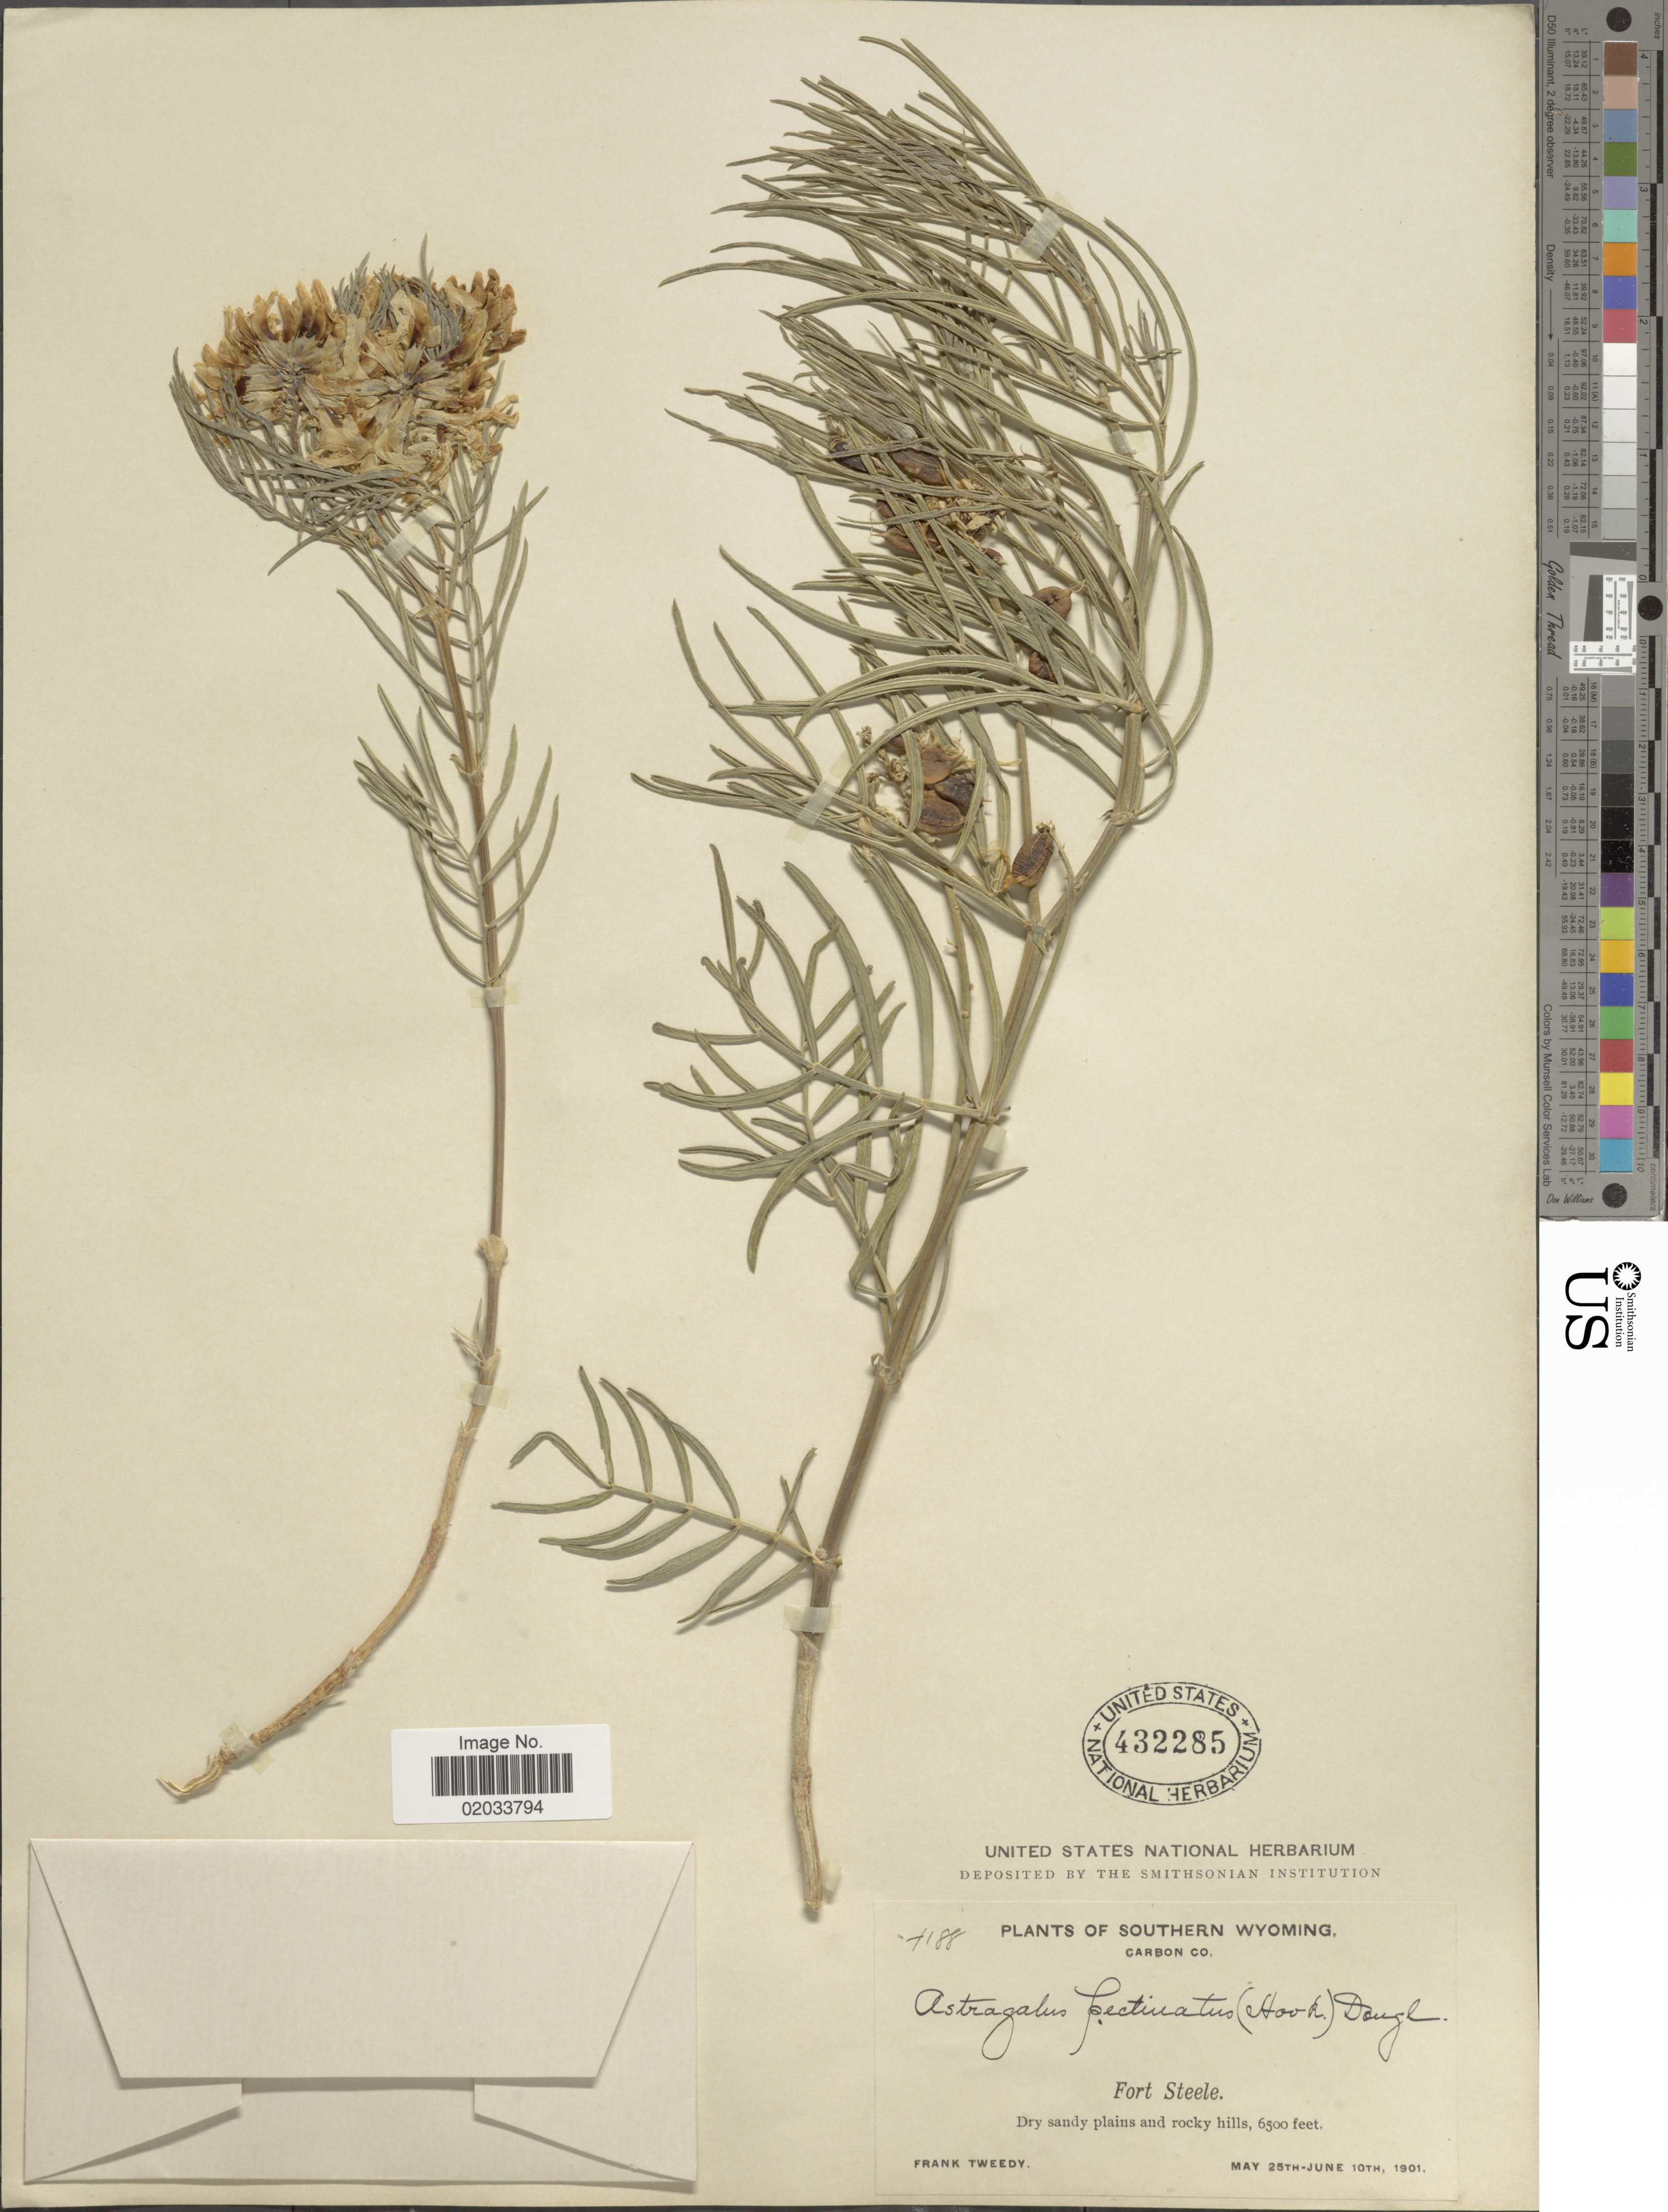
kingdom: Plantae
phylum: Tracheophyta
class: Magnoliopsida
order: Fabales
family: Fabaceae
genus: Astragalus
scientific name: Astragalus pectinatus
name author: (Hook.) G. Don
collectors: F. Tweedy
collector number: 4188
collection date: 1901-05-25/1901-06-10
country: United States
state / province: Wyoming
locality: Southern Wyoming, Carbon Co, Fort Steele. Dry sandy plains and rocky hills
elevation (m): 1981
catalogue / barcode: US 432285